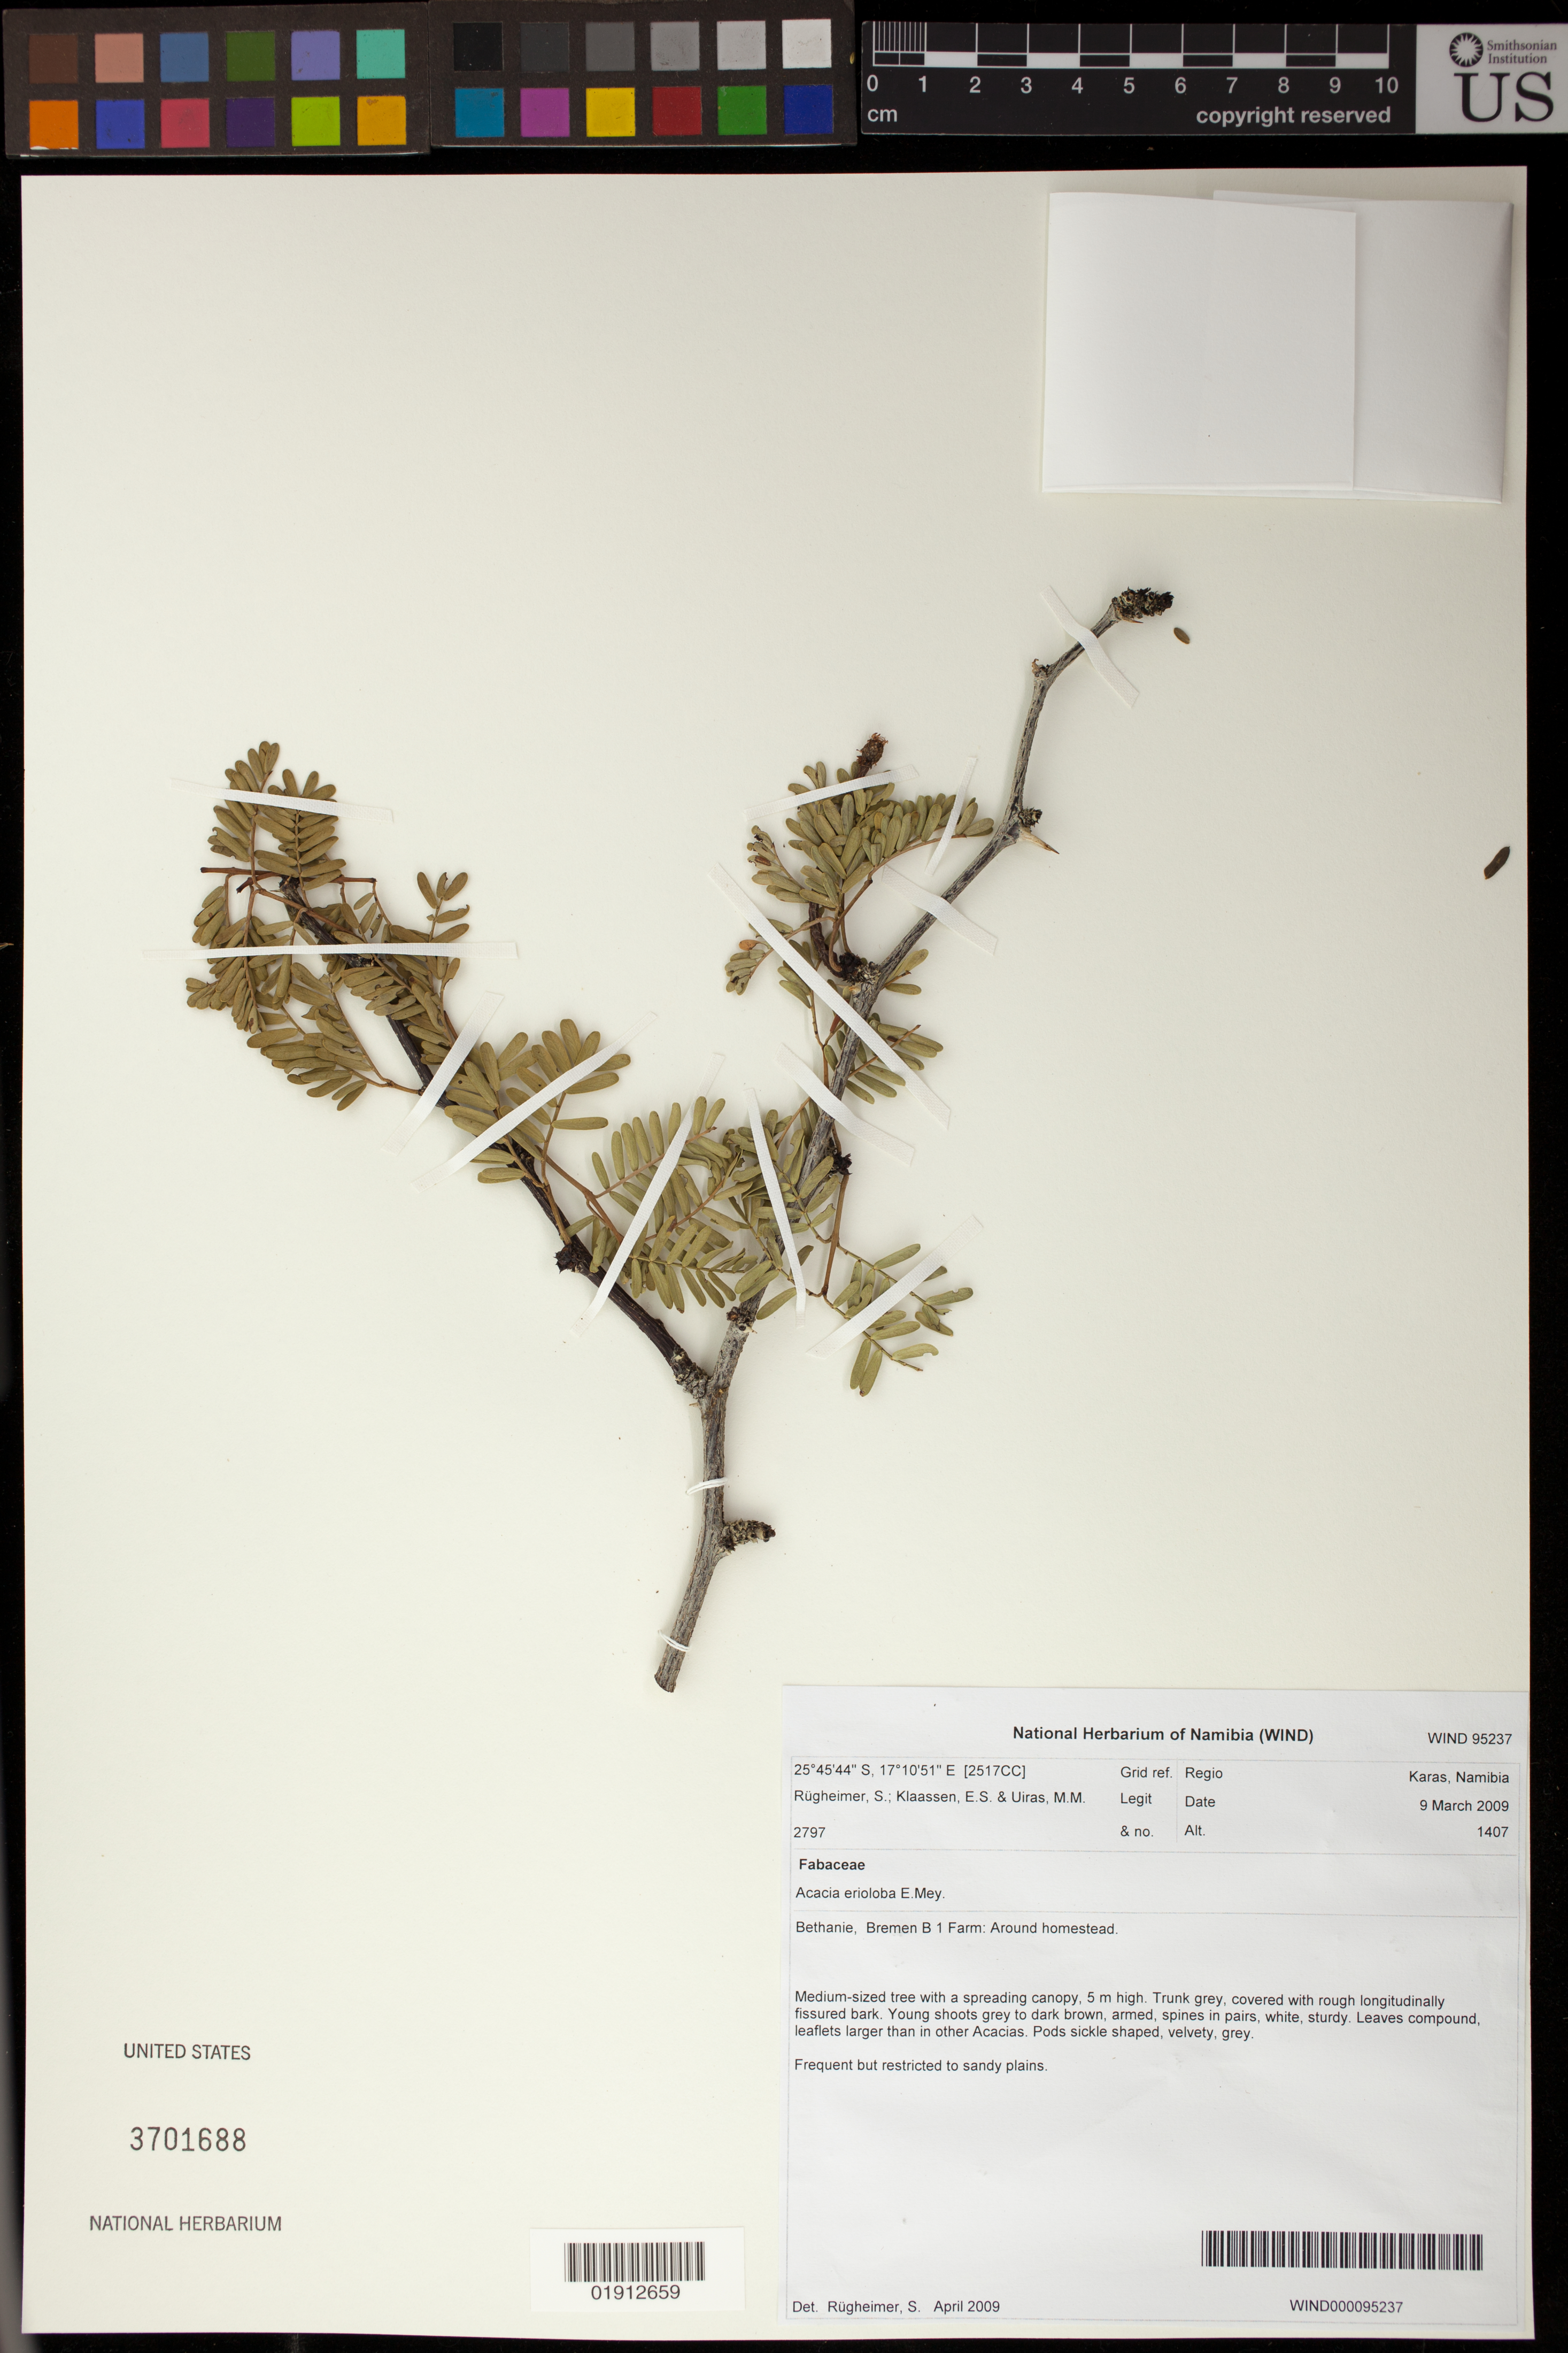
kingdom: Plantae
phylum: Tracheophyta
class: Magnoliopsida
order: Fabales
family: Fabaceae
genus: Vachellia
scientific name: Vachellia erioloba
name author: (E. Mey.) P.J.H. Hurter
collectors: S. Rugheimer, E. S. Klaassen & M. Uiras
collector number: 2797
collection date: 2008-03-09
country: Namibia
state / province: Karas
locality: Bethanie, Bremen B 1 Farm: Around homestead.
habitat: Sandy plains.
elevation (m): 1407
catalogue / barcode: US 3701688